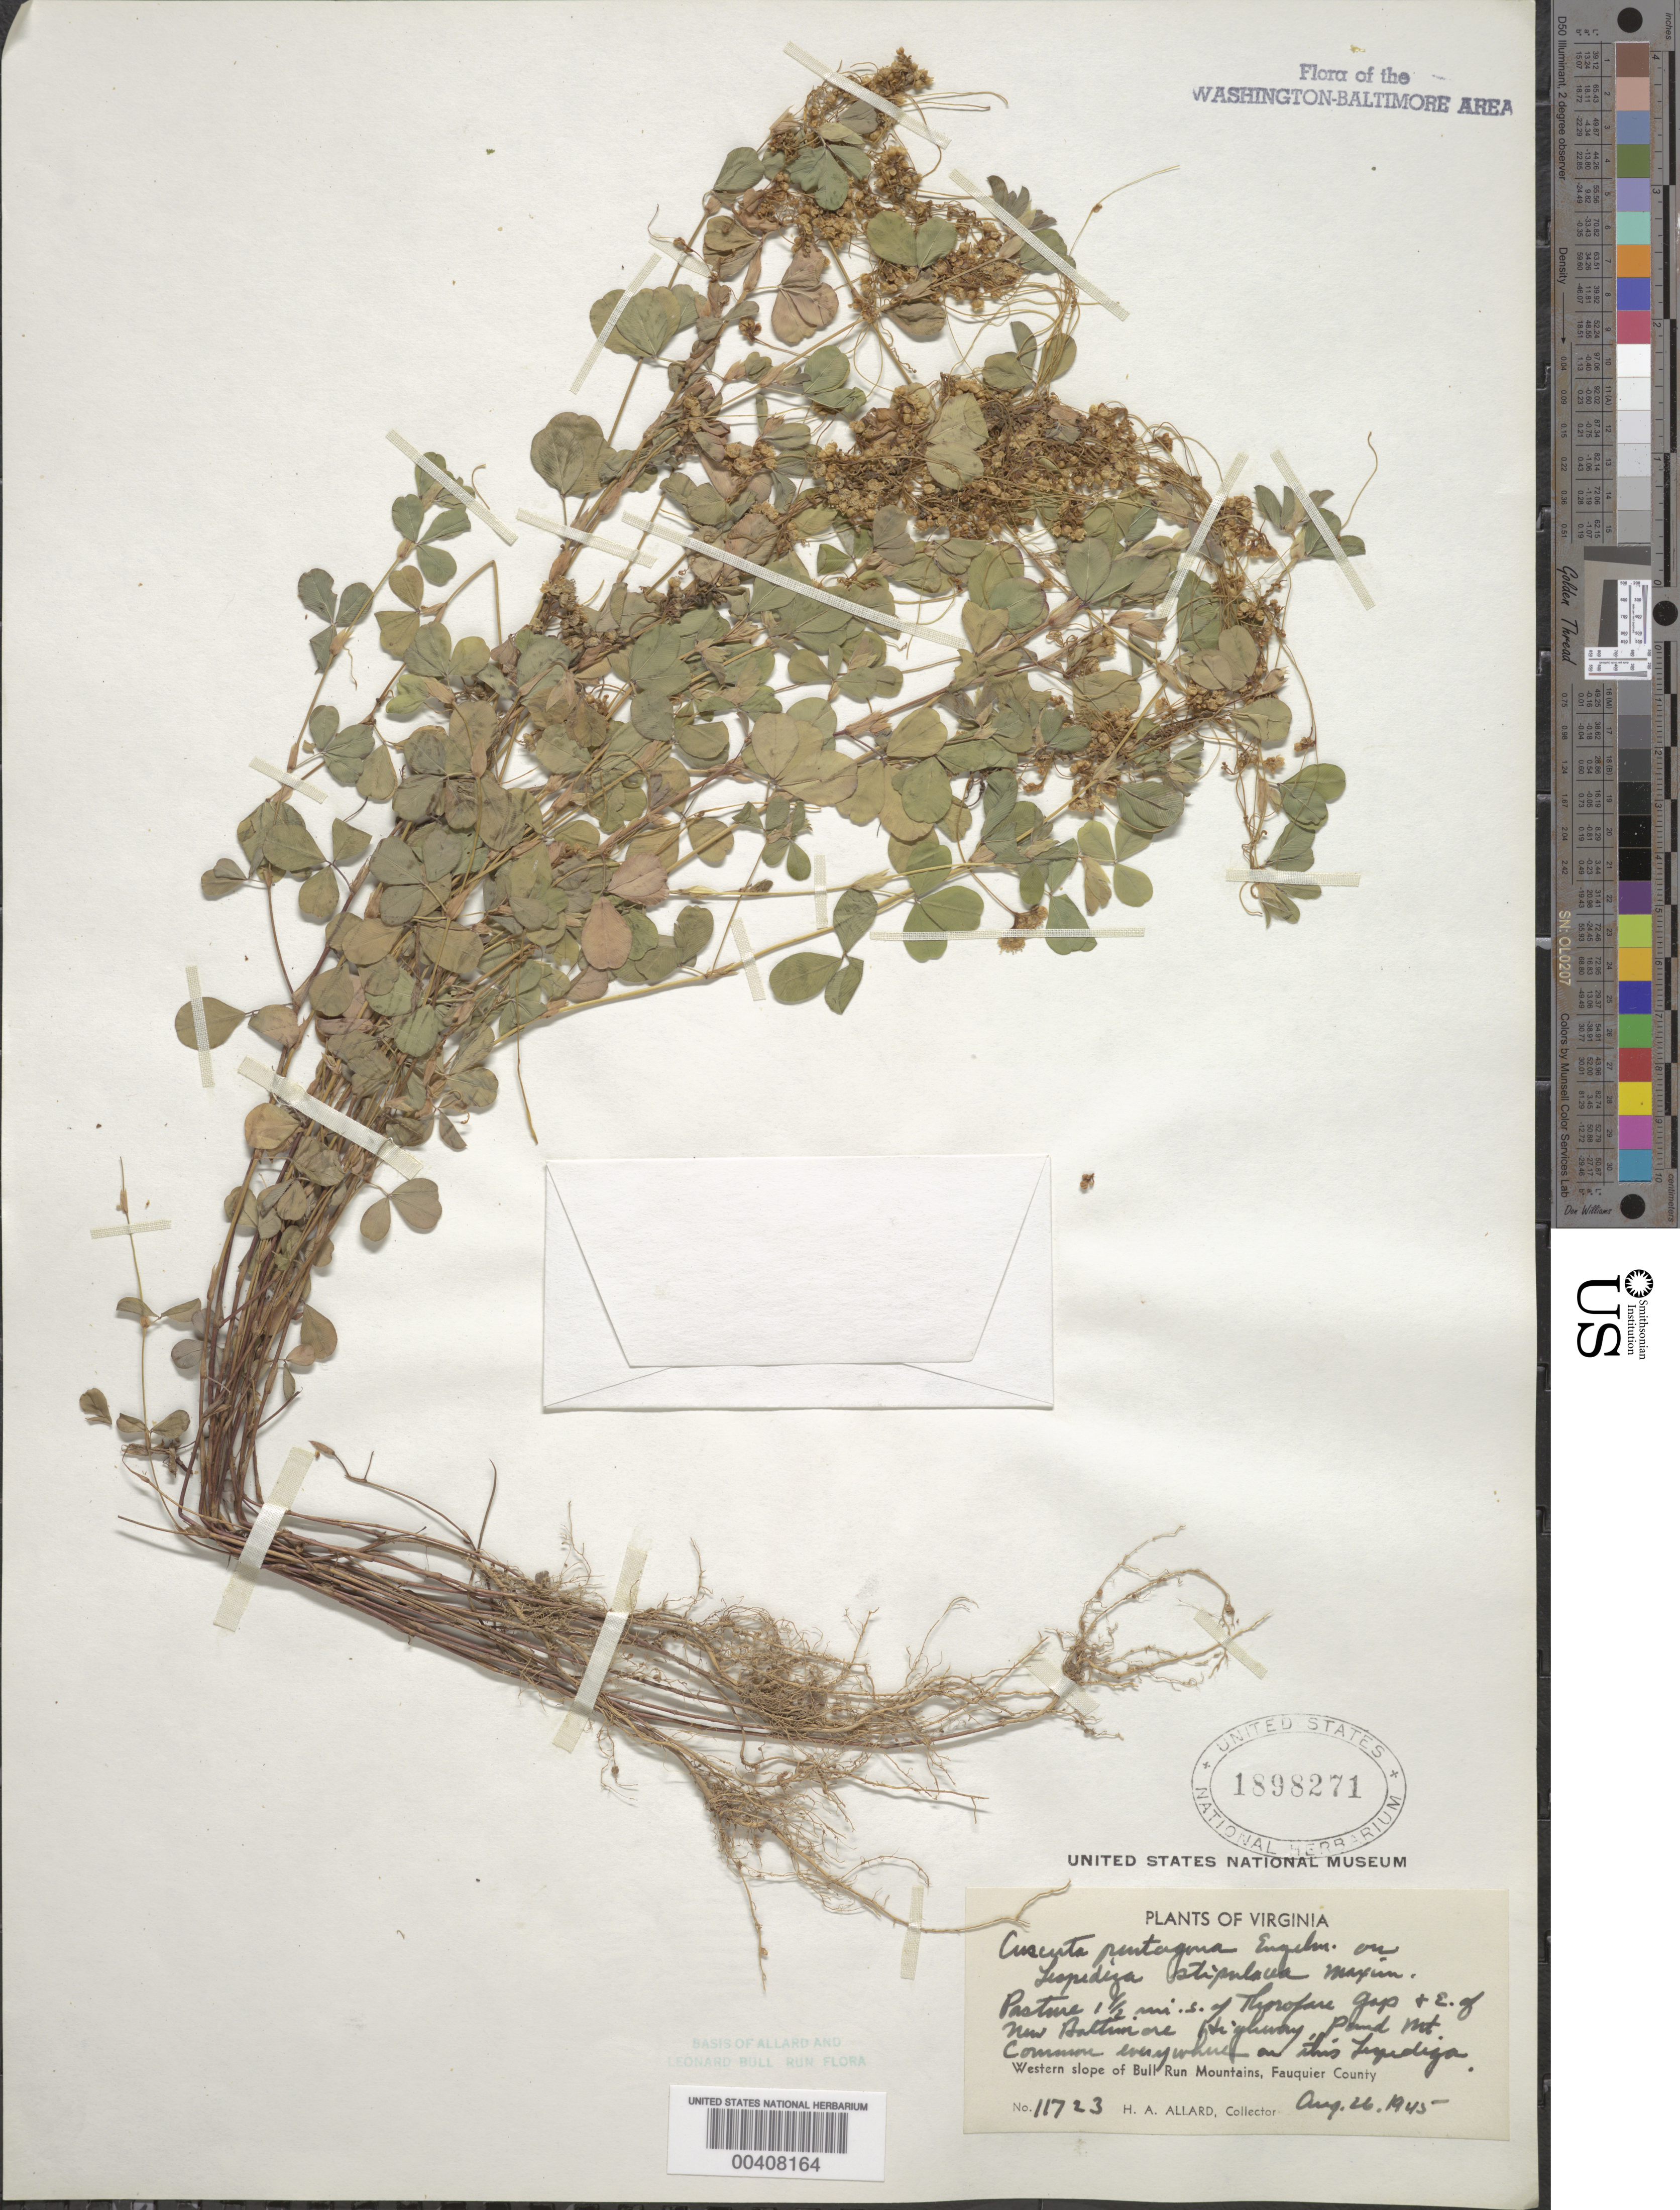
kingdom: Plantae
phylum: Tracheophyta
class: Magnoliopsida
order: Solanales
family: Convolvulaceae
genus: Cuscuta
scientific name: Cuscuta pentagona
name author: Engelm.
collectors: H. A. Allard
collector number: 11723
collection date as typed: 26 Aug 1945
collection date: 1945-08-26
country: United States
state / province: Virginia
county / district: Fauquier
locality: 1.5 mi. S of Thorofare Gap and E of New Baltimore Hwy, Pond Mt.,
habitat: Pasture, Lespedeza stipulacea Maxim.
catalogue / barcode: US 1898271